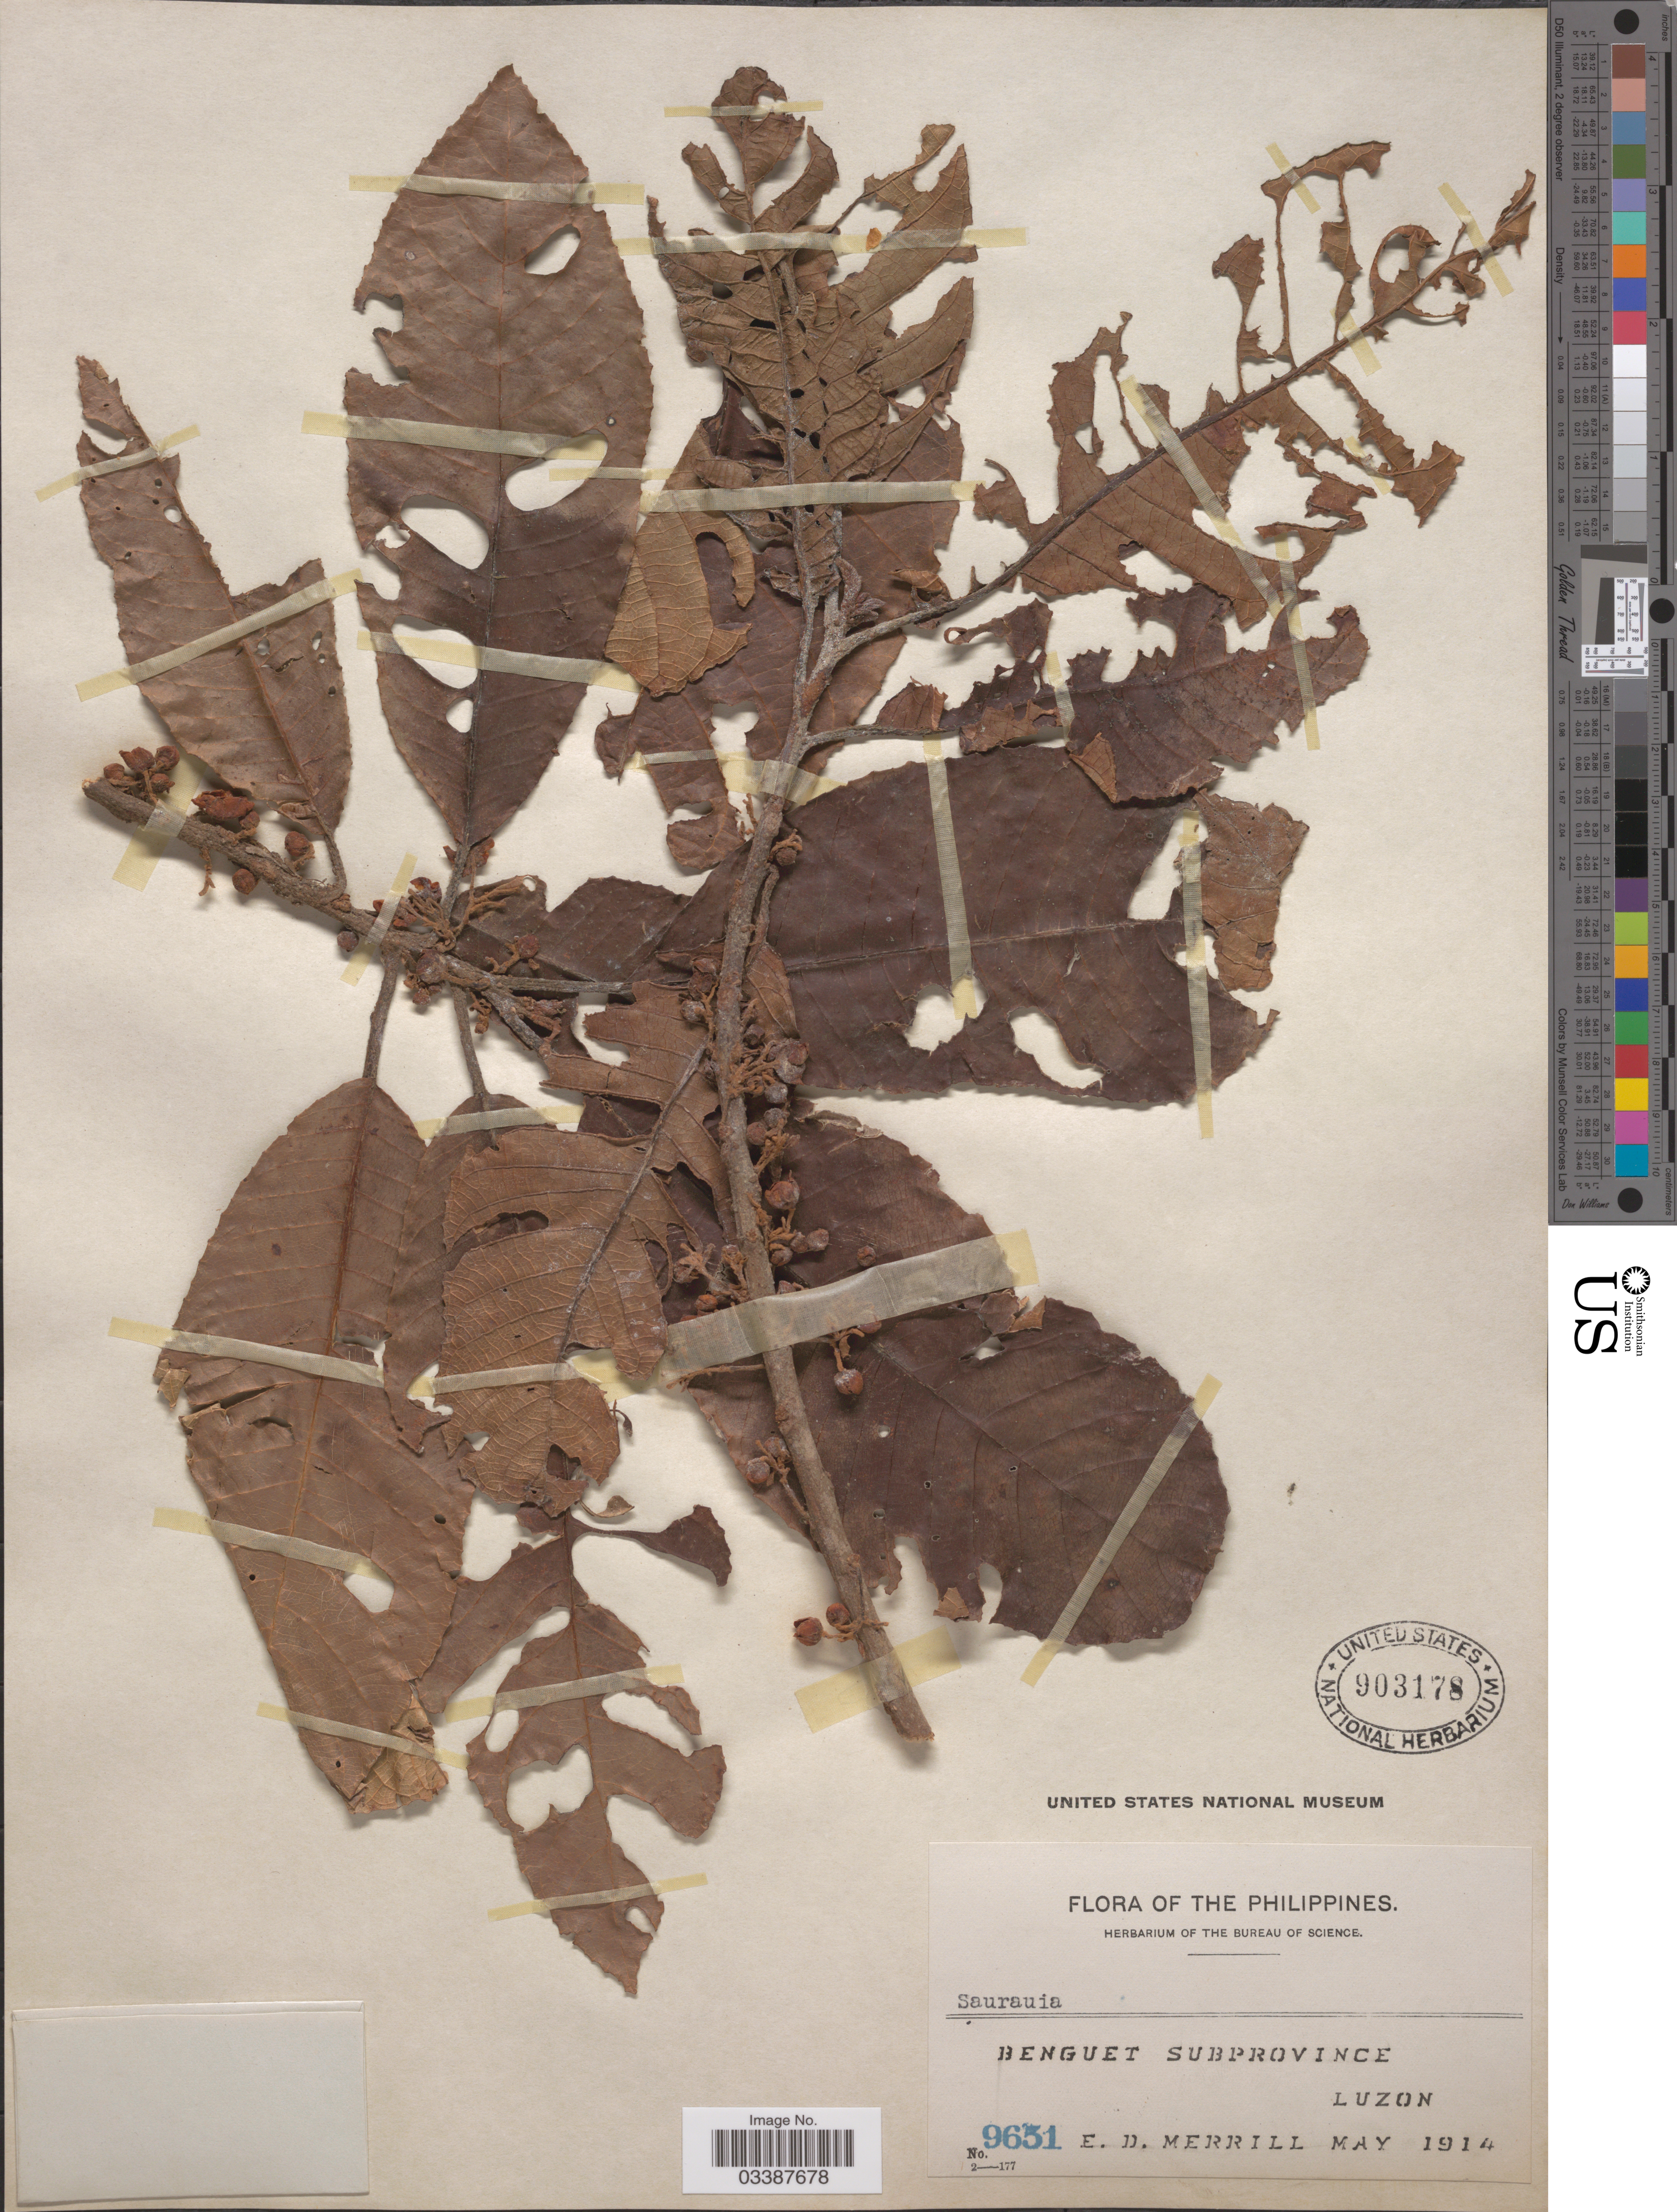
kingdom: Plantae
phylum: Tracheophyta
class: Magnoliopsida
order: Ericales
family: Actinidiaceae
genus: Saurauia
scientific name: Saurauia sp.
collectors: E. D. Merrill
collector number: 9651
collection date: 1914-05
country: Philippines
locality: Benguet Subprovince, Luzon.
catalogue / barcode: US 903178